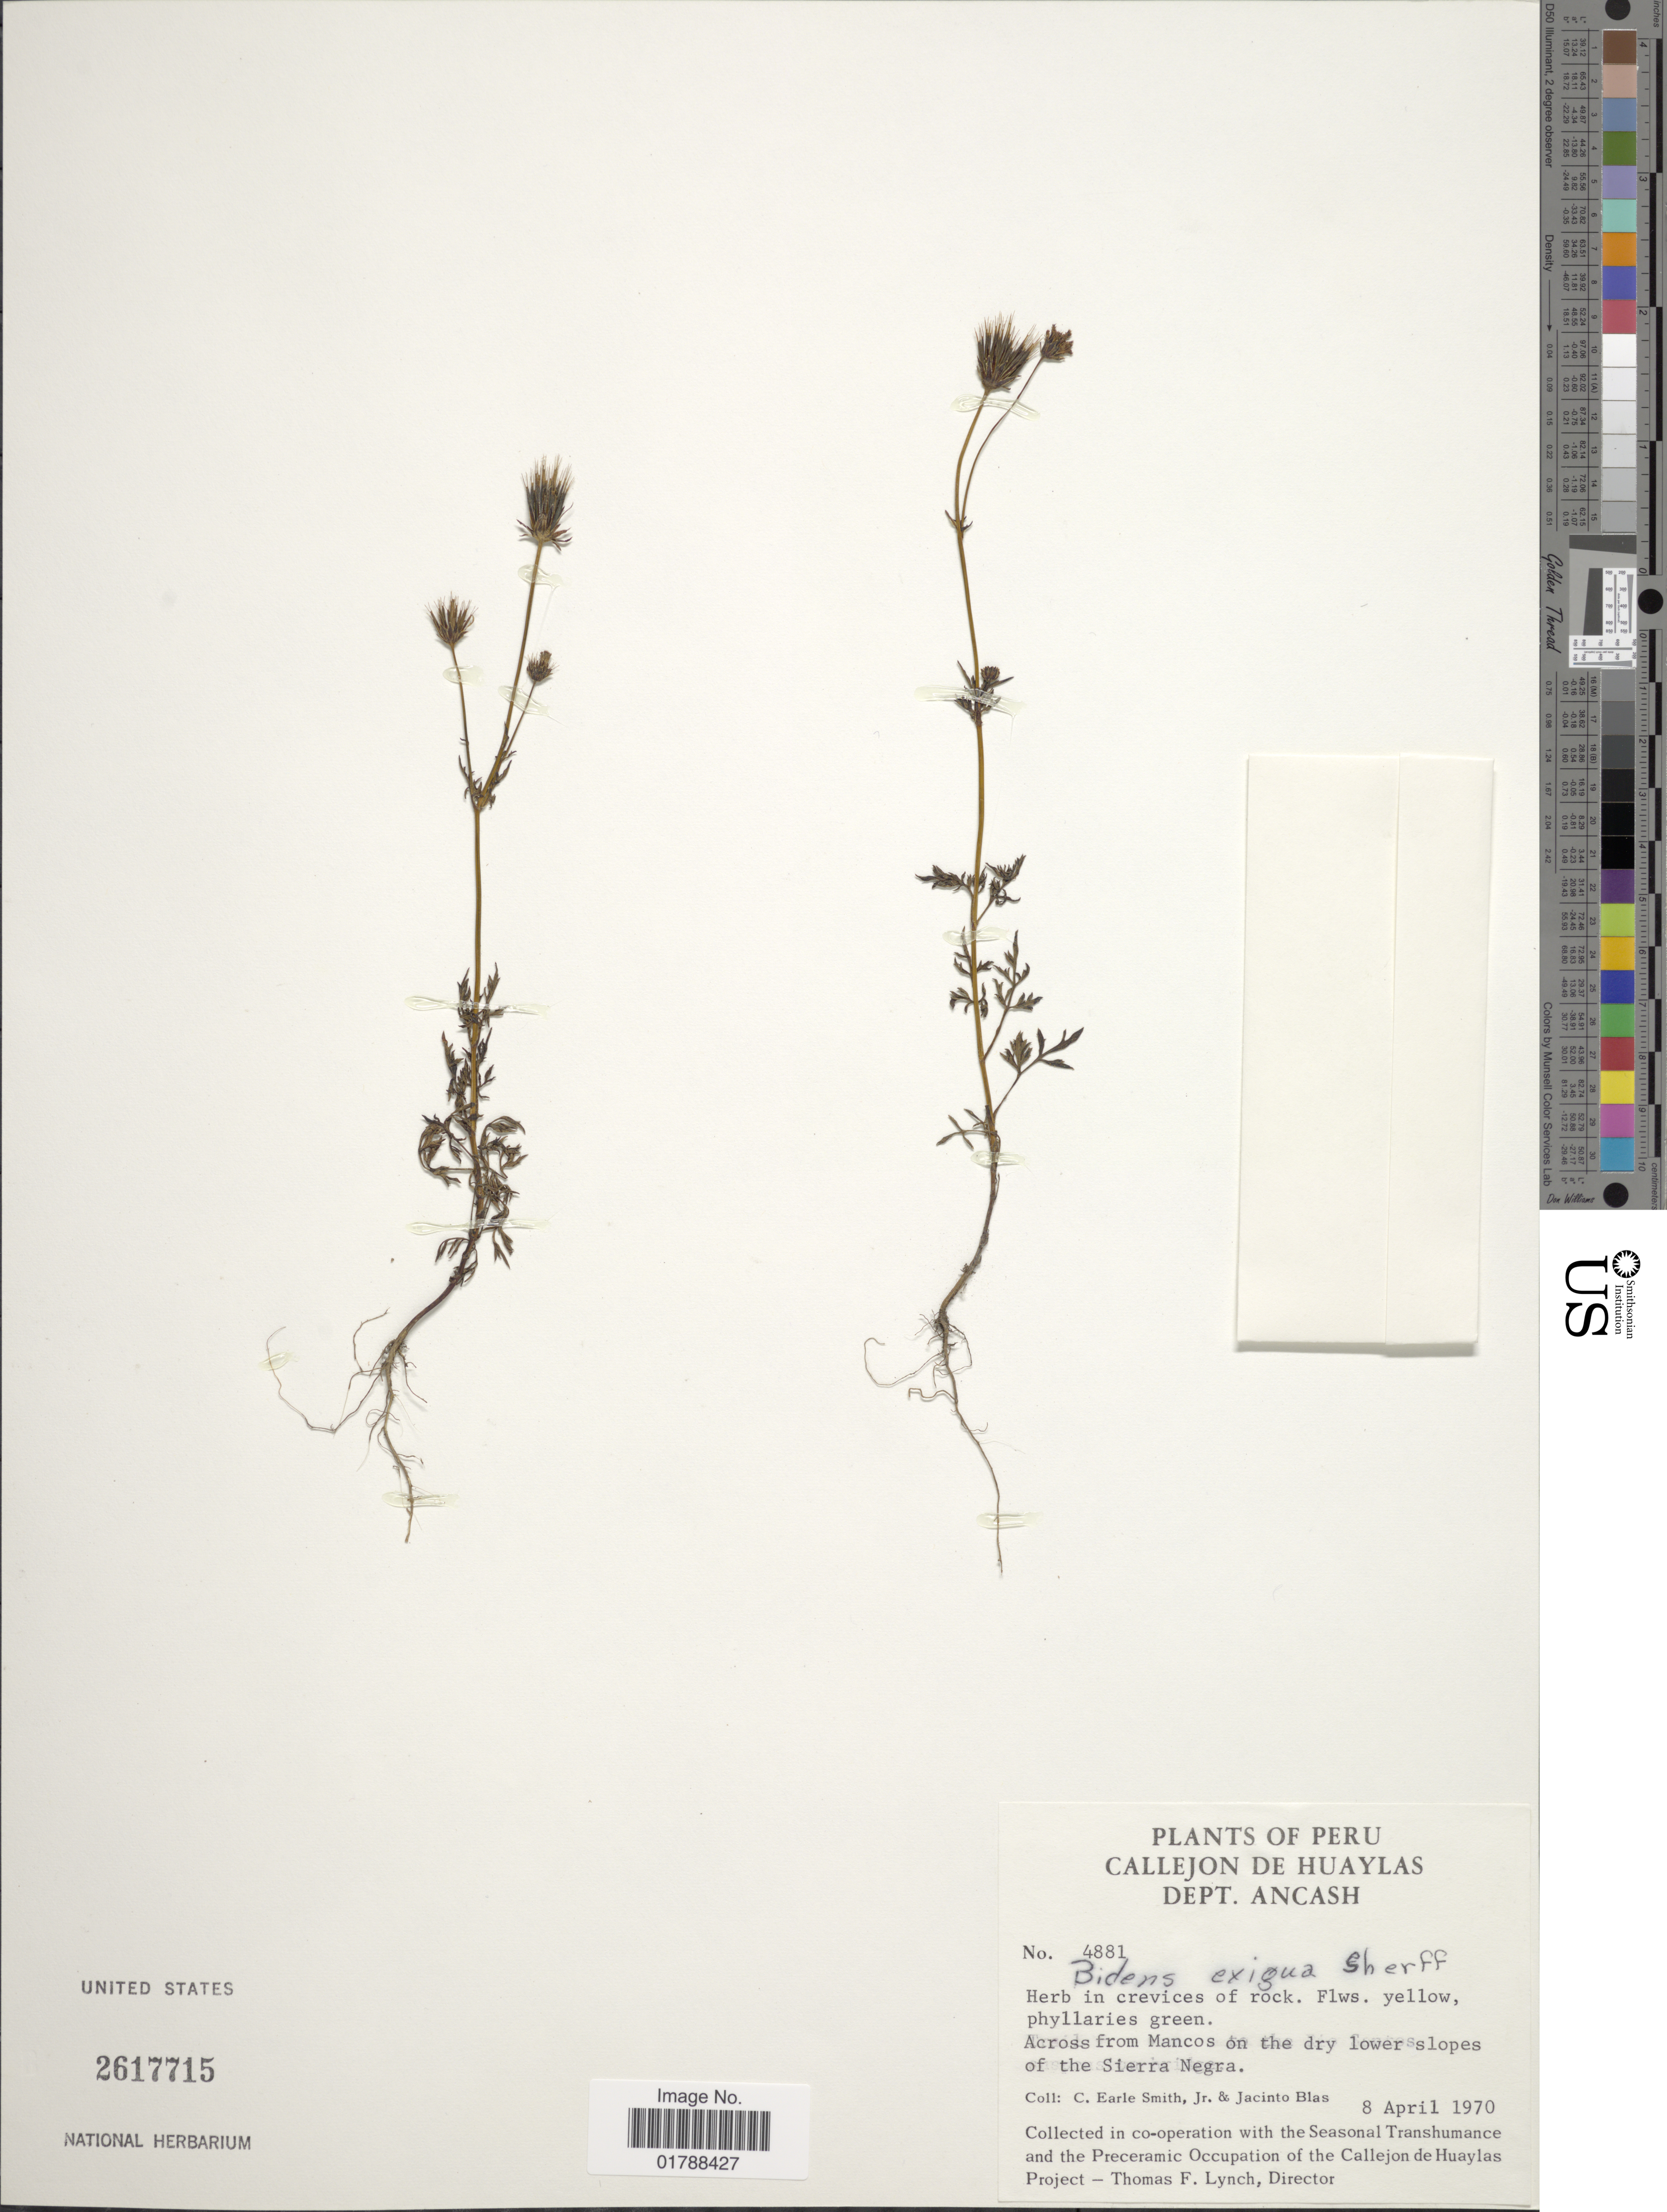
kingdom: Plantae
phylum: Tracheophyta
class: Magnoliopsida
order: Asterales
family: Asteraceae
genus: Bidens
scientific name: Bidens exigua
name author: Sherff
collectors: C. E. Smith Jr. & J. Blas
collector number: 4881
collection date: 1970-04-08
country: Peru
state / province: Ancash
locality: Callejon de Huaylas. Across from Mancos on the dry lower slopes of the Sierra Negra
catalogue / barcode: US 2617715